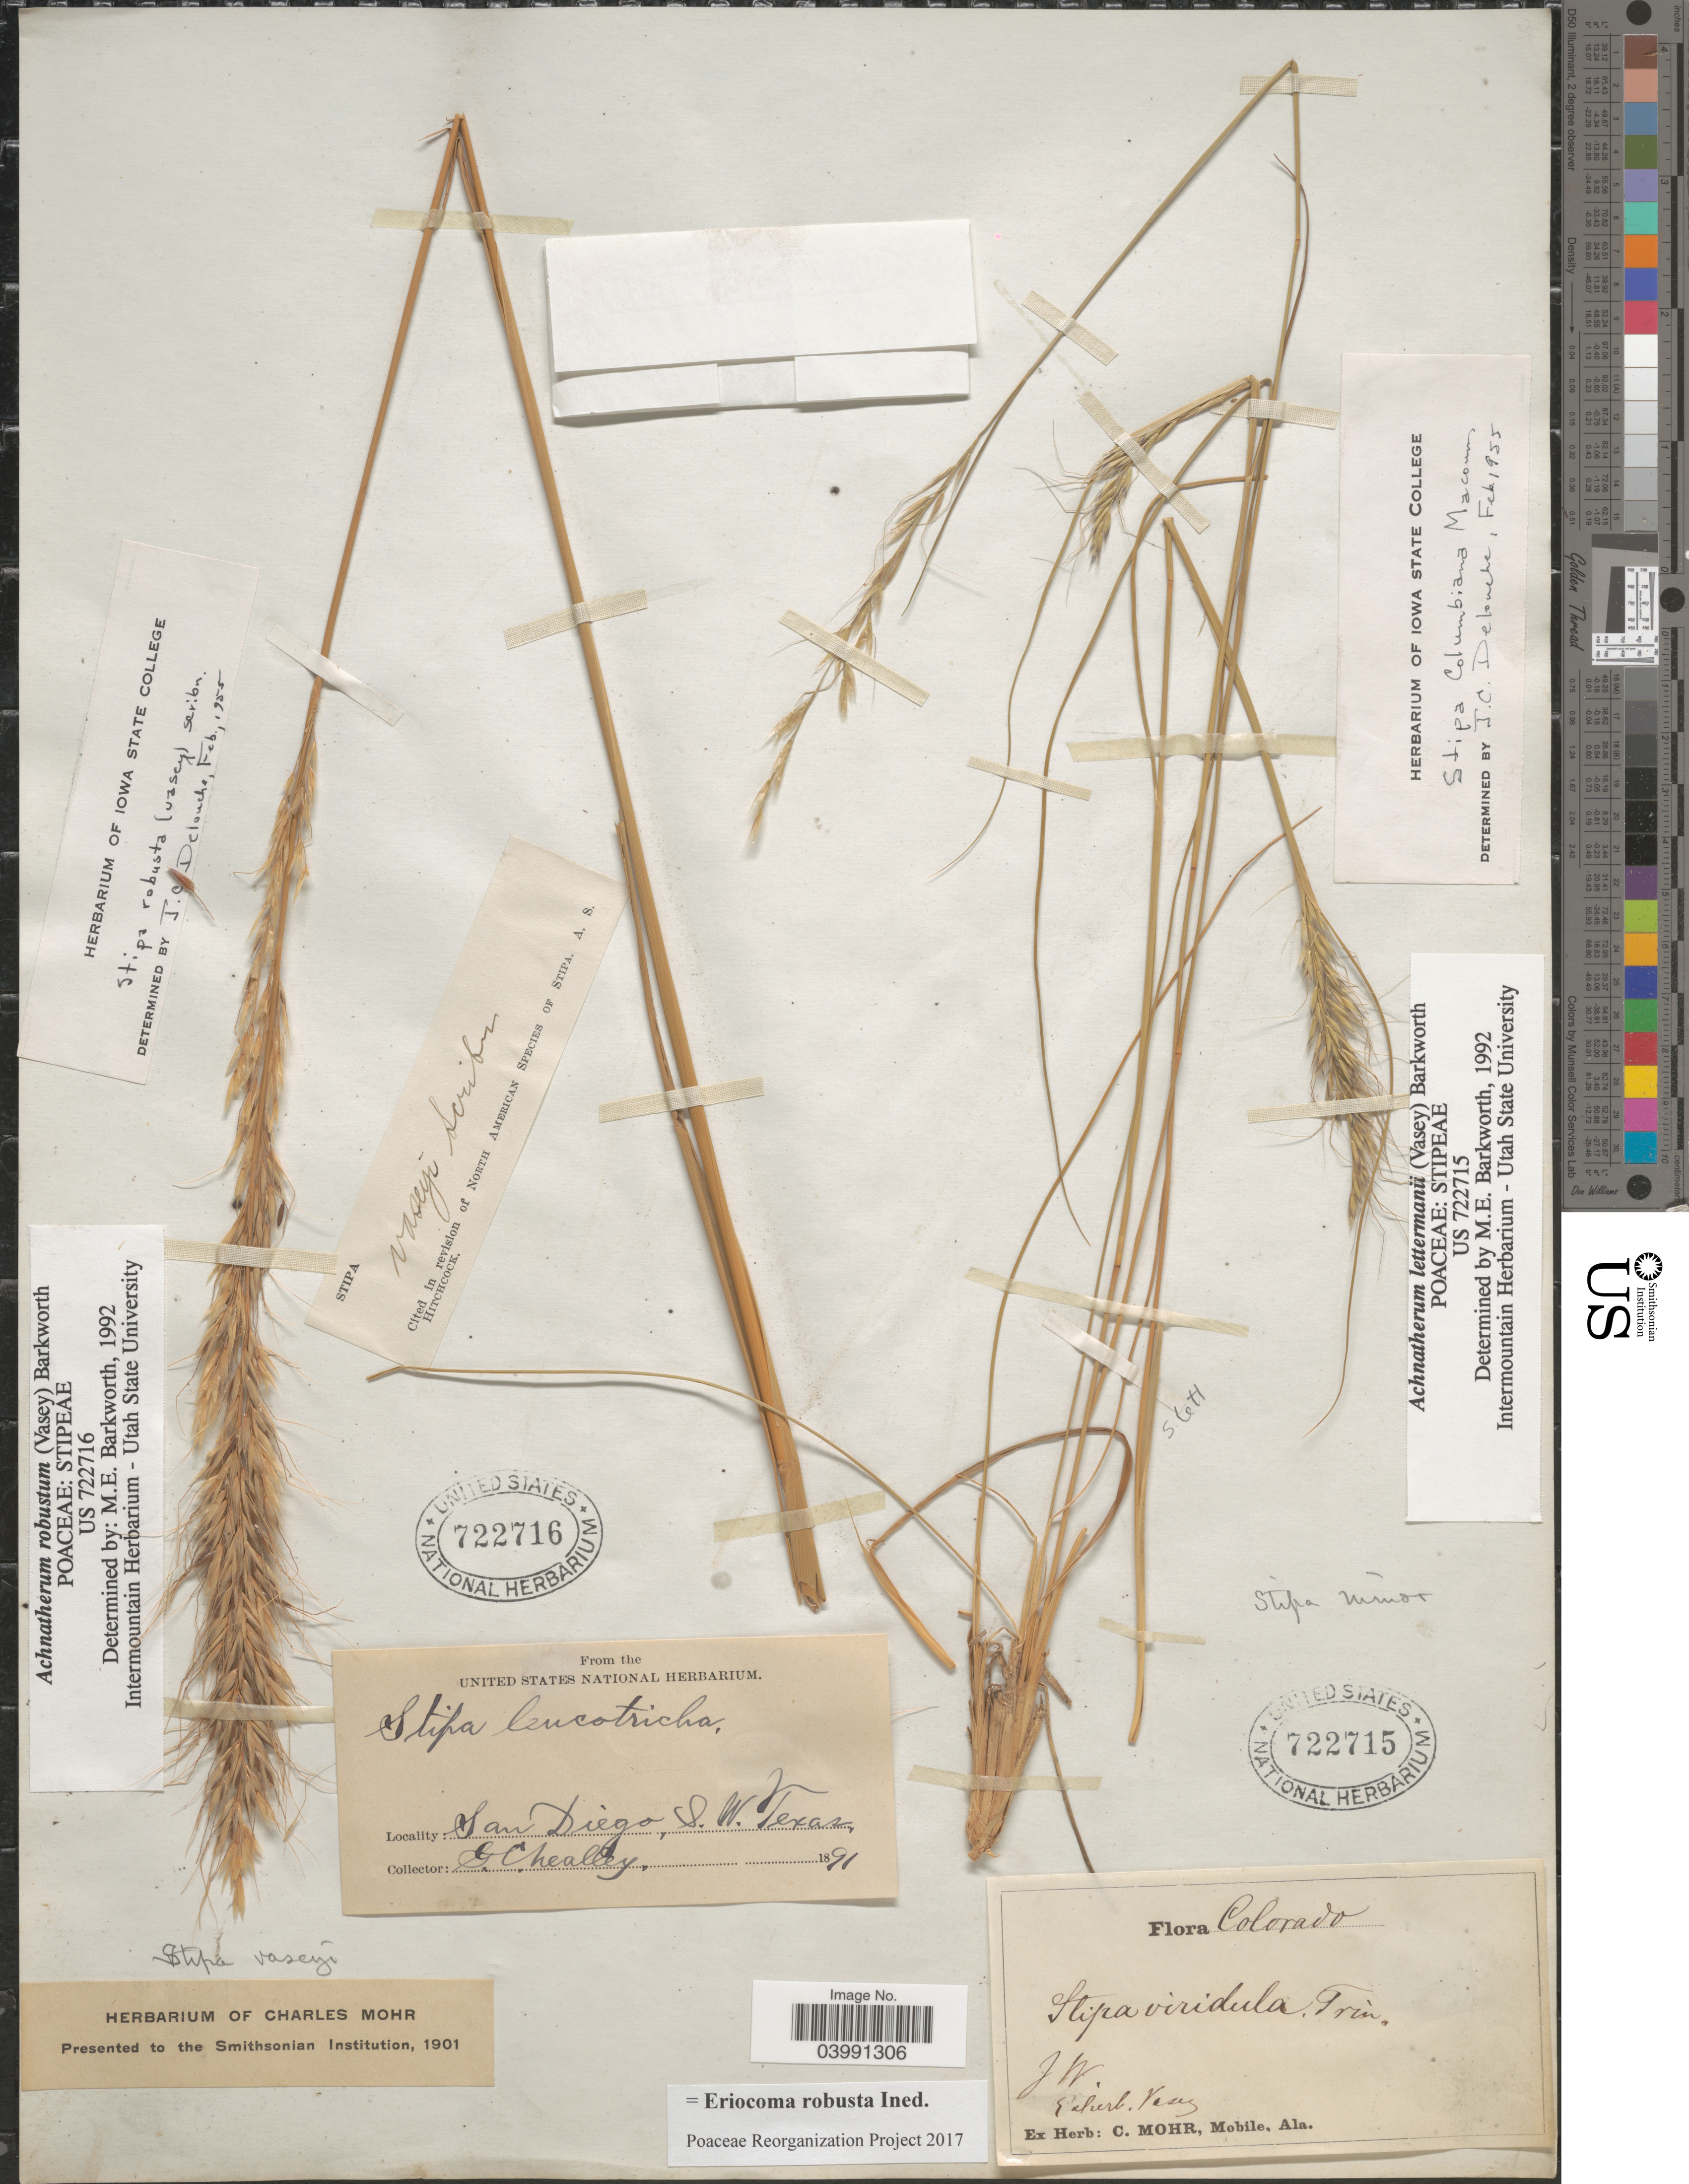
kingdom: Plantae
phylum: Tracheophyta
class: Liliopsida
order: Poales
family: Poaceae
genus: Eriocoma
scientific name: Eriocoma robusta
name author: (Vasey) Romasch.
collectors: Ex herb. Vasey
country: United States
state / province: Colorado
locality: J.W. [unsure placement]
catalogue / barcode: US 722715-2